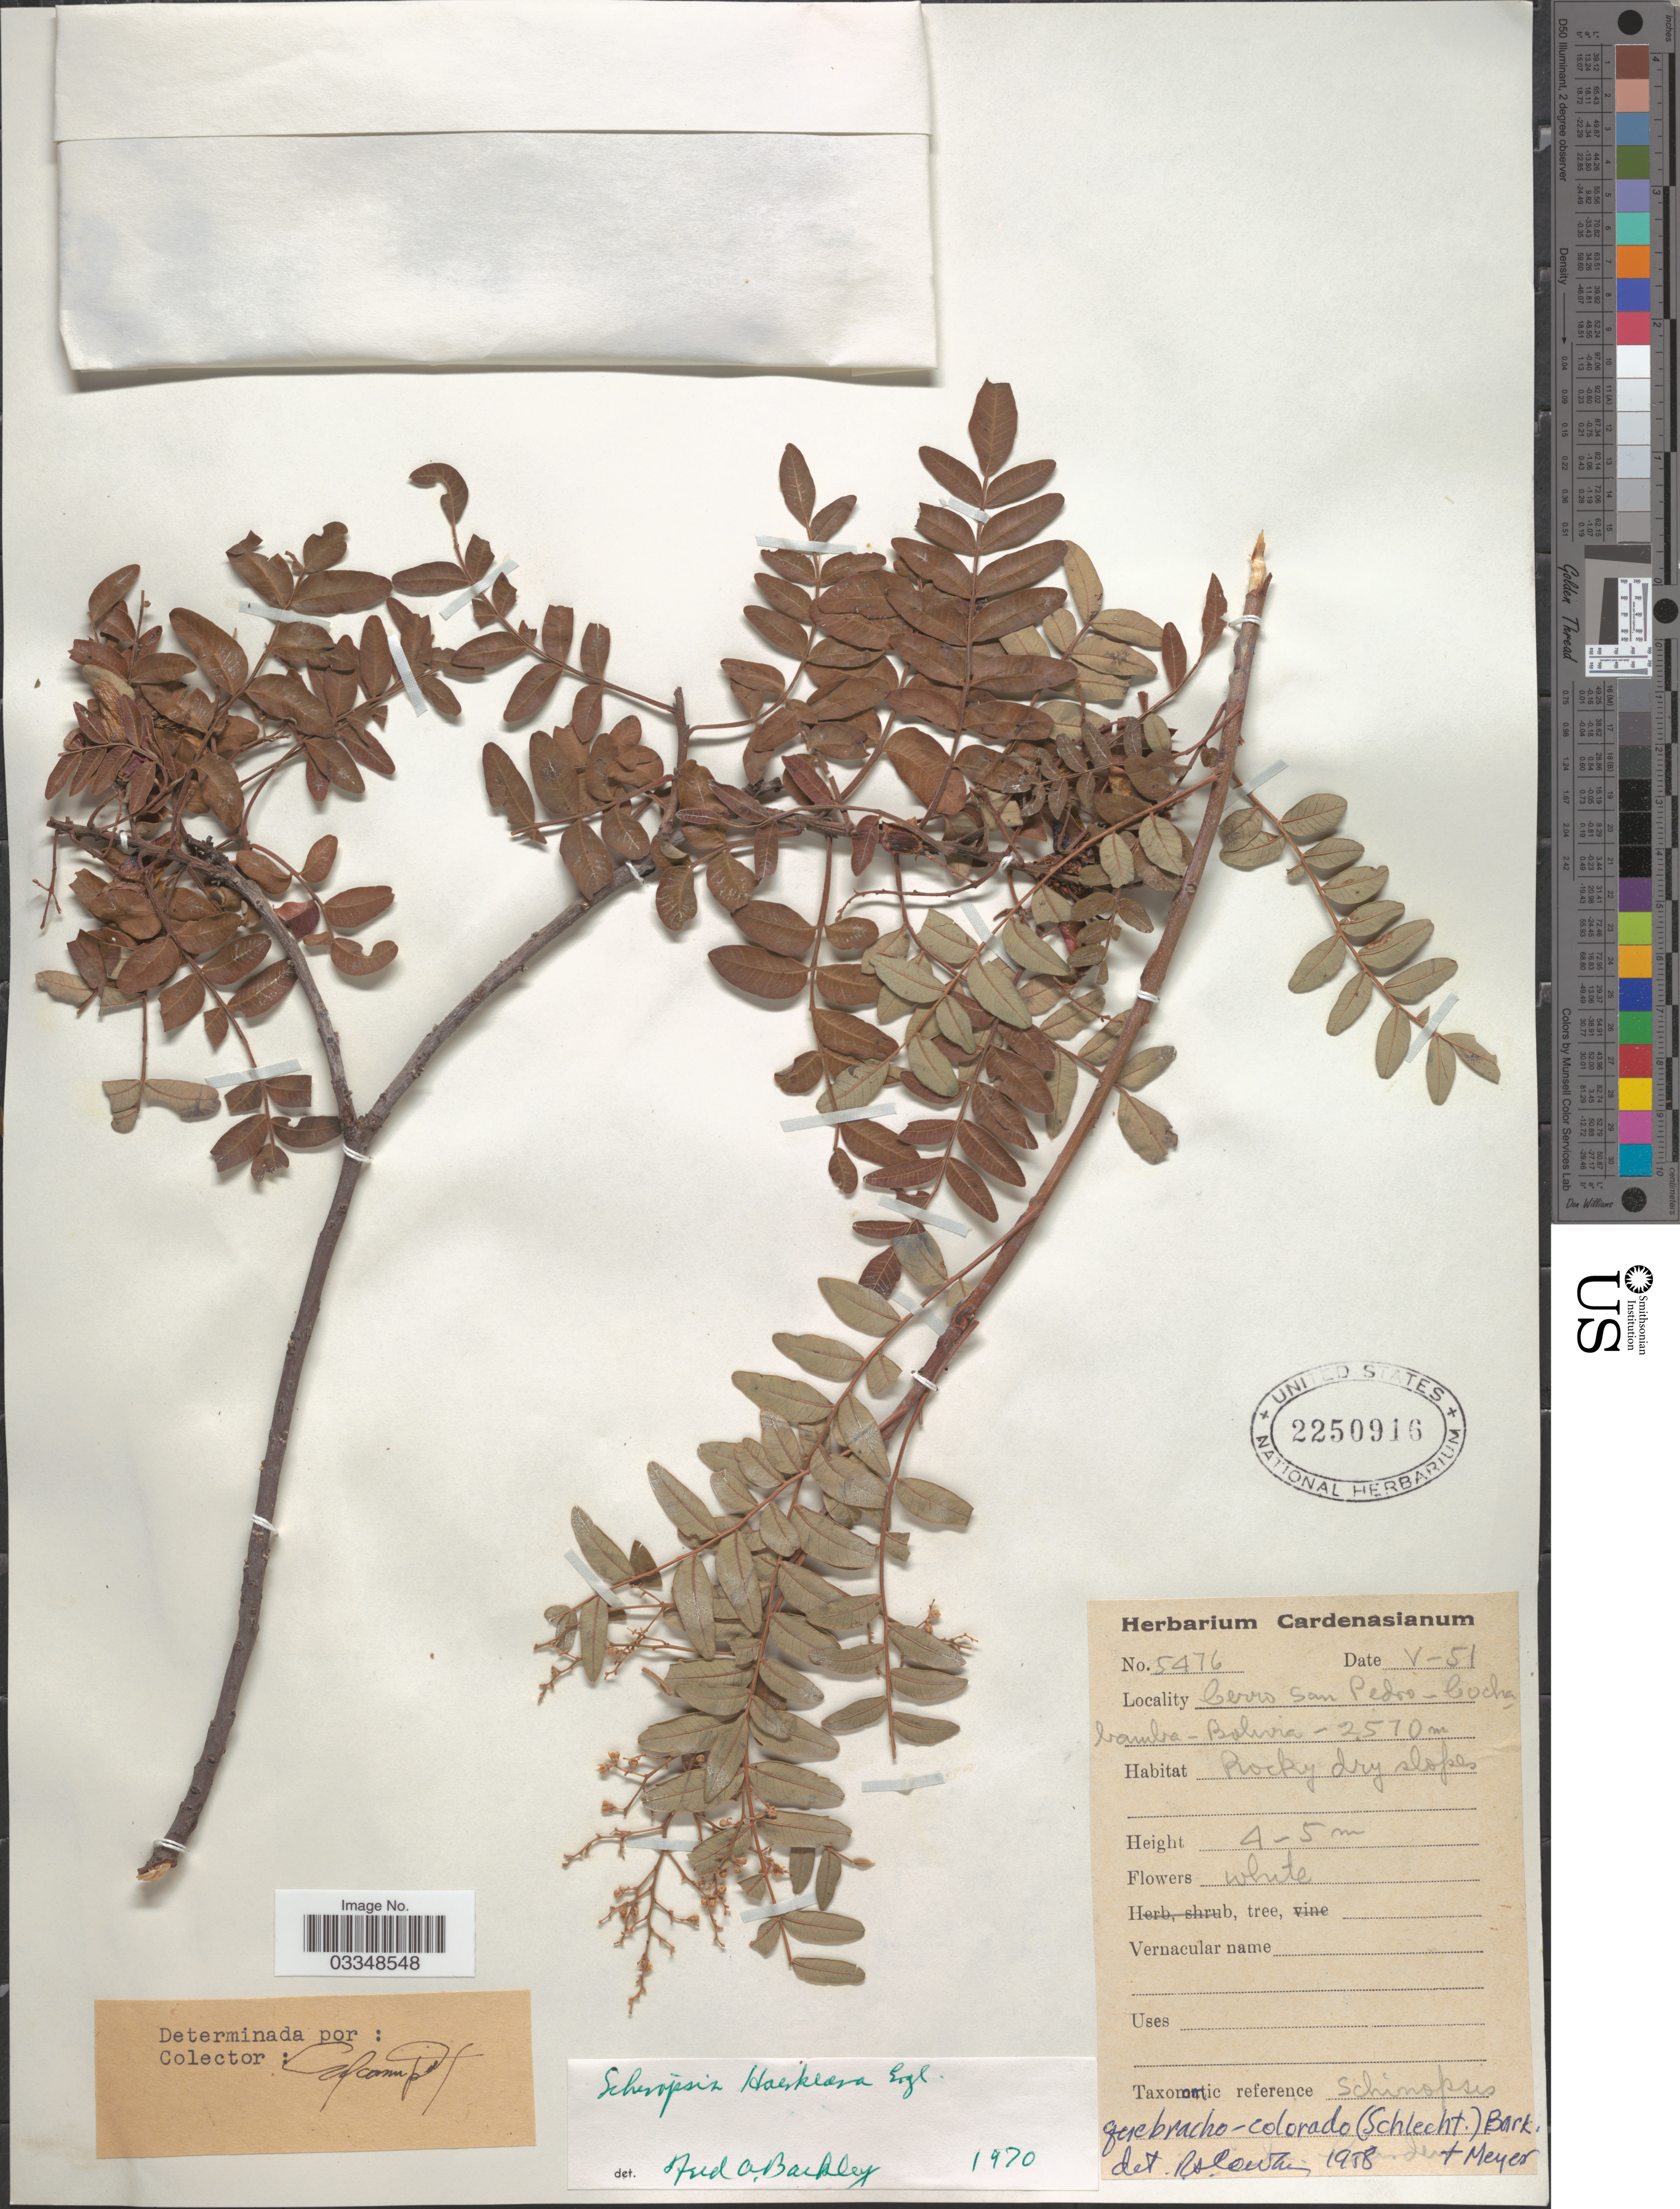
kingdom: Plantae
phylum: Tracheophyta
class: Magnoliopsida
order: Sapindales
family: Anacardiaceae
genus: Schinopsis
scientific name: Schinopsis haenkeana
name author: Engl.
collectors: M. Cárdenas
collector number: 5476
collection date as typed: Transcribed d/m/y: /5/51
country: Bolivia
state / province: Cochabamba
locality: Cerro San Pedro.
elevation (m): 2570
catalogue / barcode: US 2250916